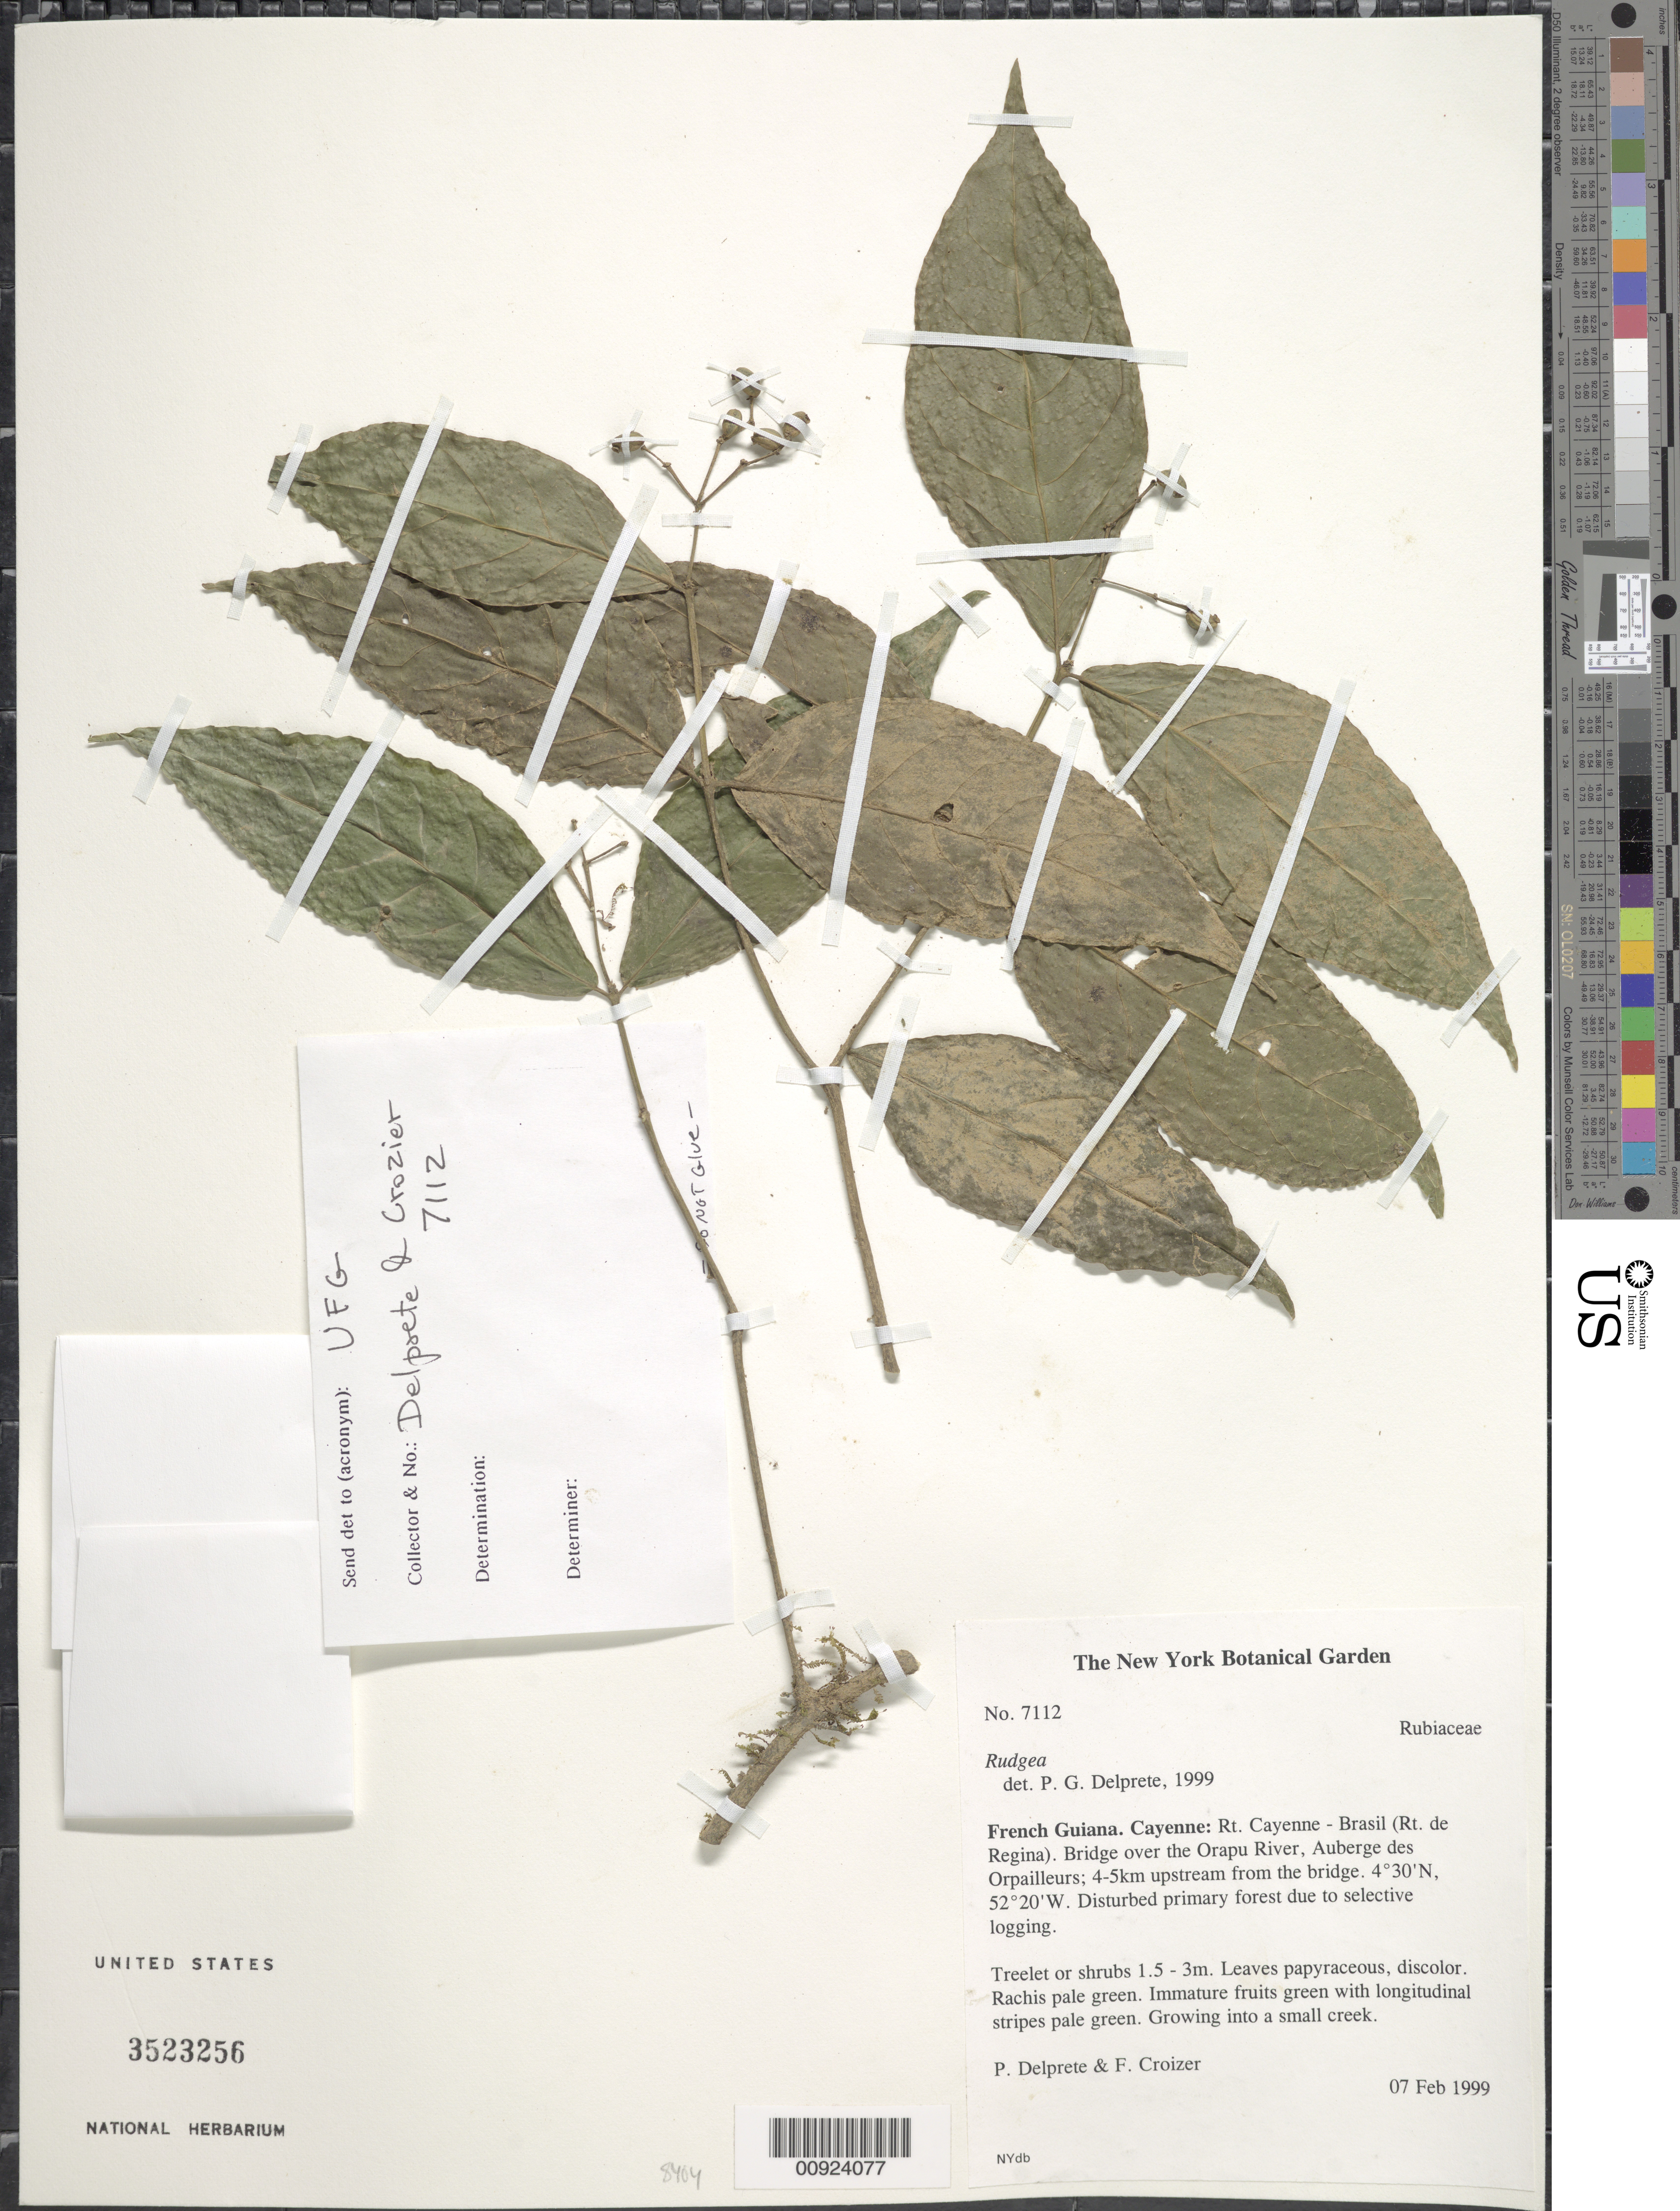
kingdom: Plantae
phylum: Tracheophyta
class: Magnoliopsida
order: Gentianales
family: Rubiaceae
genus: Rudgea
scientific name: Rudgea sp.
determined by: Delprete, P. G., Herb. de Guyane Cay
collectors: P. G. Delprete & F. Crozier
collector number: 7112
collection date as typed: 7-Feb-99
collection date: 1999-02-07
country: French Guiana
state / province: Cayenne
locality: Rt. Cayenne - Brasil (Rt. de Regina). Bridge over the Orapu River, Auberge des Orpailleurs; 4-5km upstream from the bridge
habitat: Disturbed primary forest due to selective logging; growing into a small creek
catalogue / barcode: US 3523256